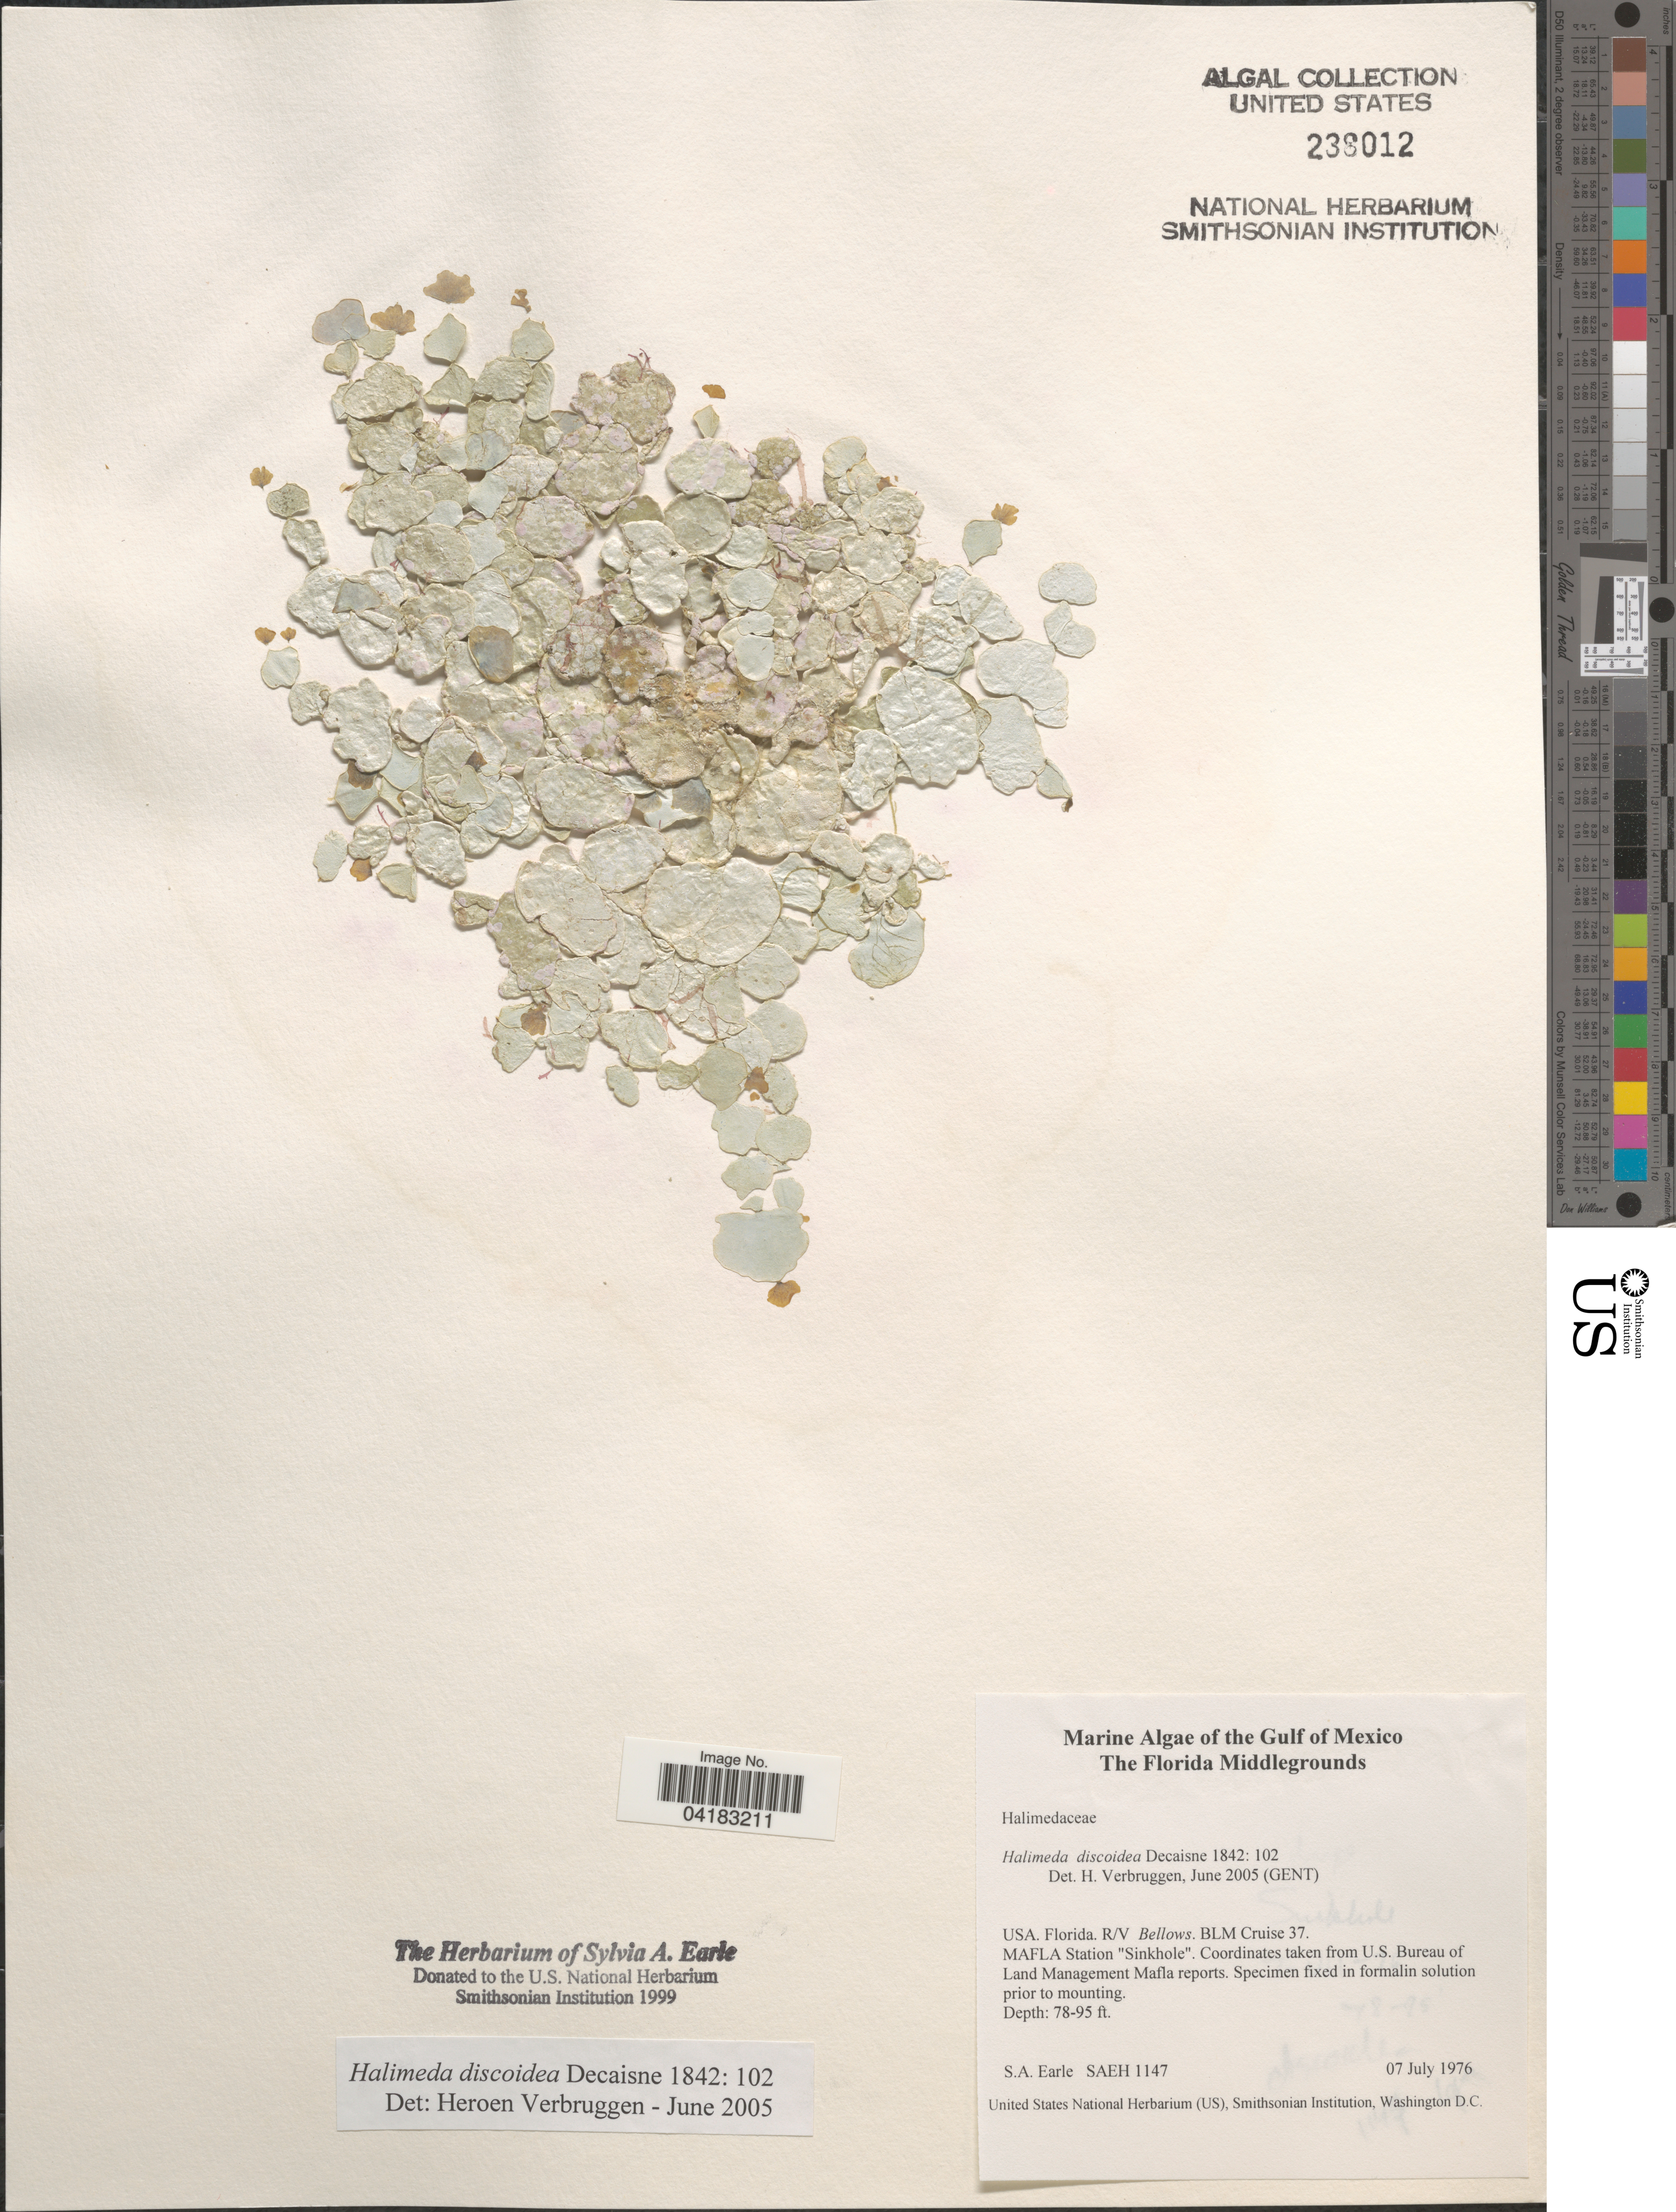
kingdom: Plantae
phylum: Chlorophyta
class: Ulvophyceae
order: Bryopsidales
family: Halimedaceae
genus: Halimeda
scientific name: Halimeda discoidea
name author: Decne.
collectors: S. A. Earle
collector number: SAEH1147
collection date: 1976-07-07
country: United States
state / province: Florida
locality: Gulf of Mexico. The Florida Middlegrounds. R/V Bellows. BLM Cruise 37. MAFLA Station "Sinkhole".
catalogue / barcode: US 238012